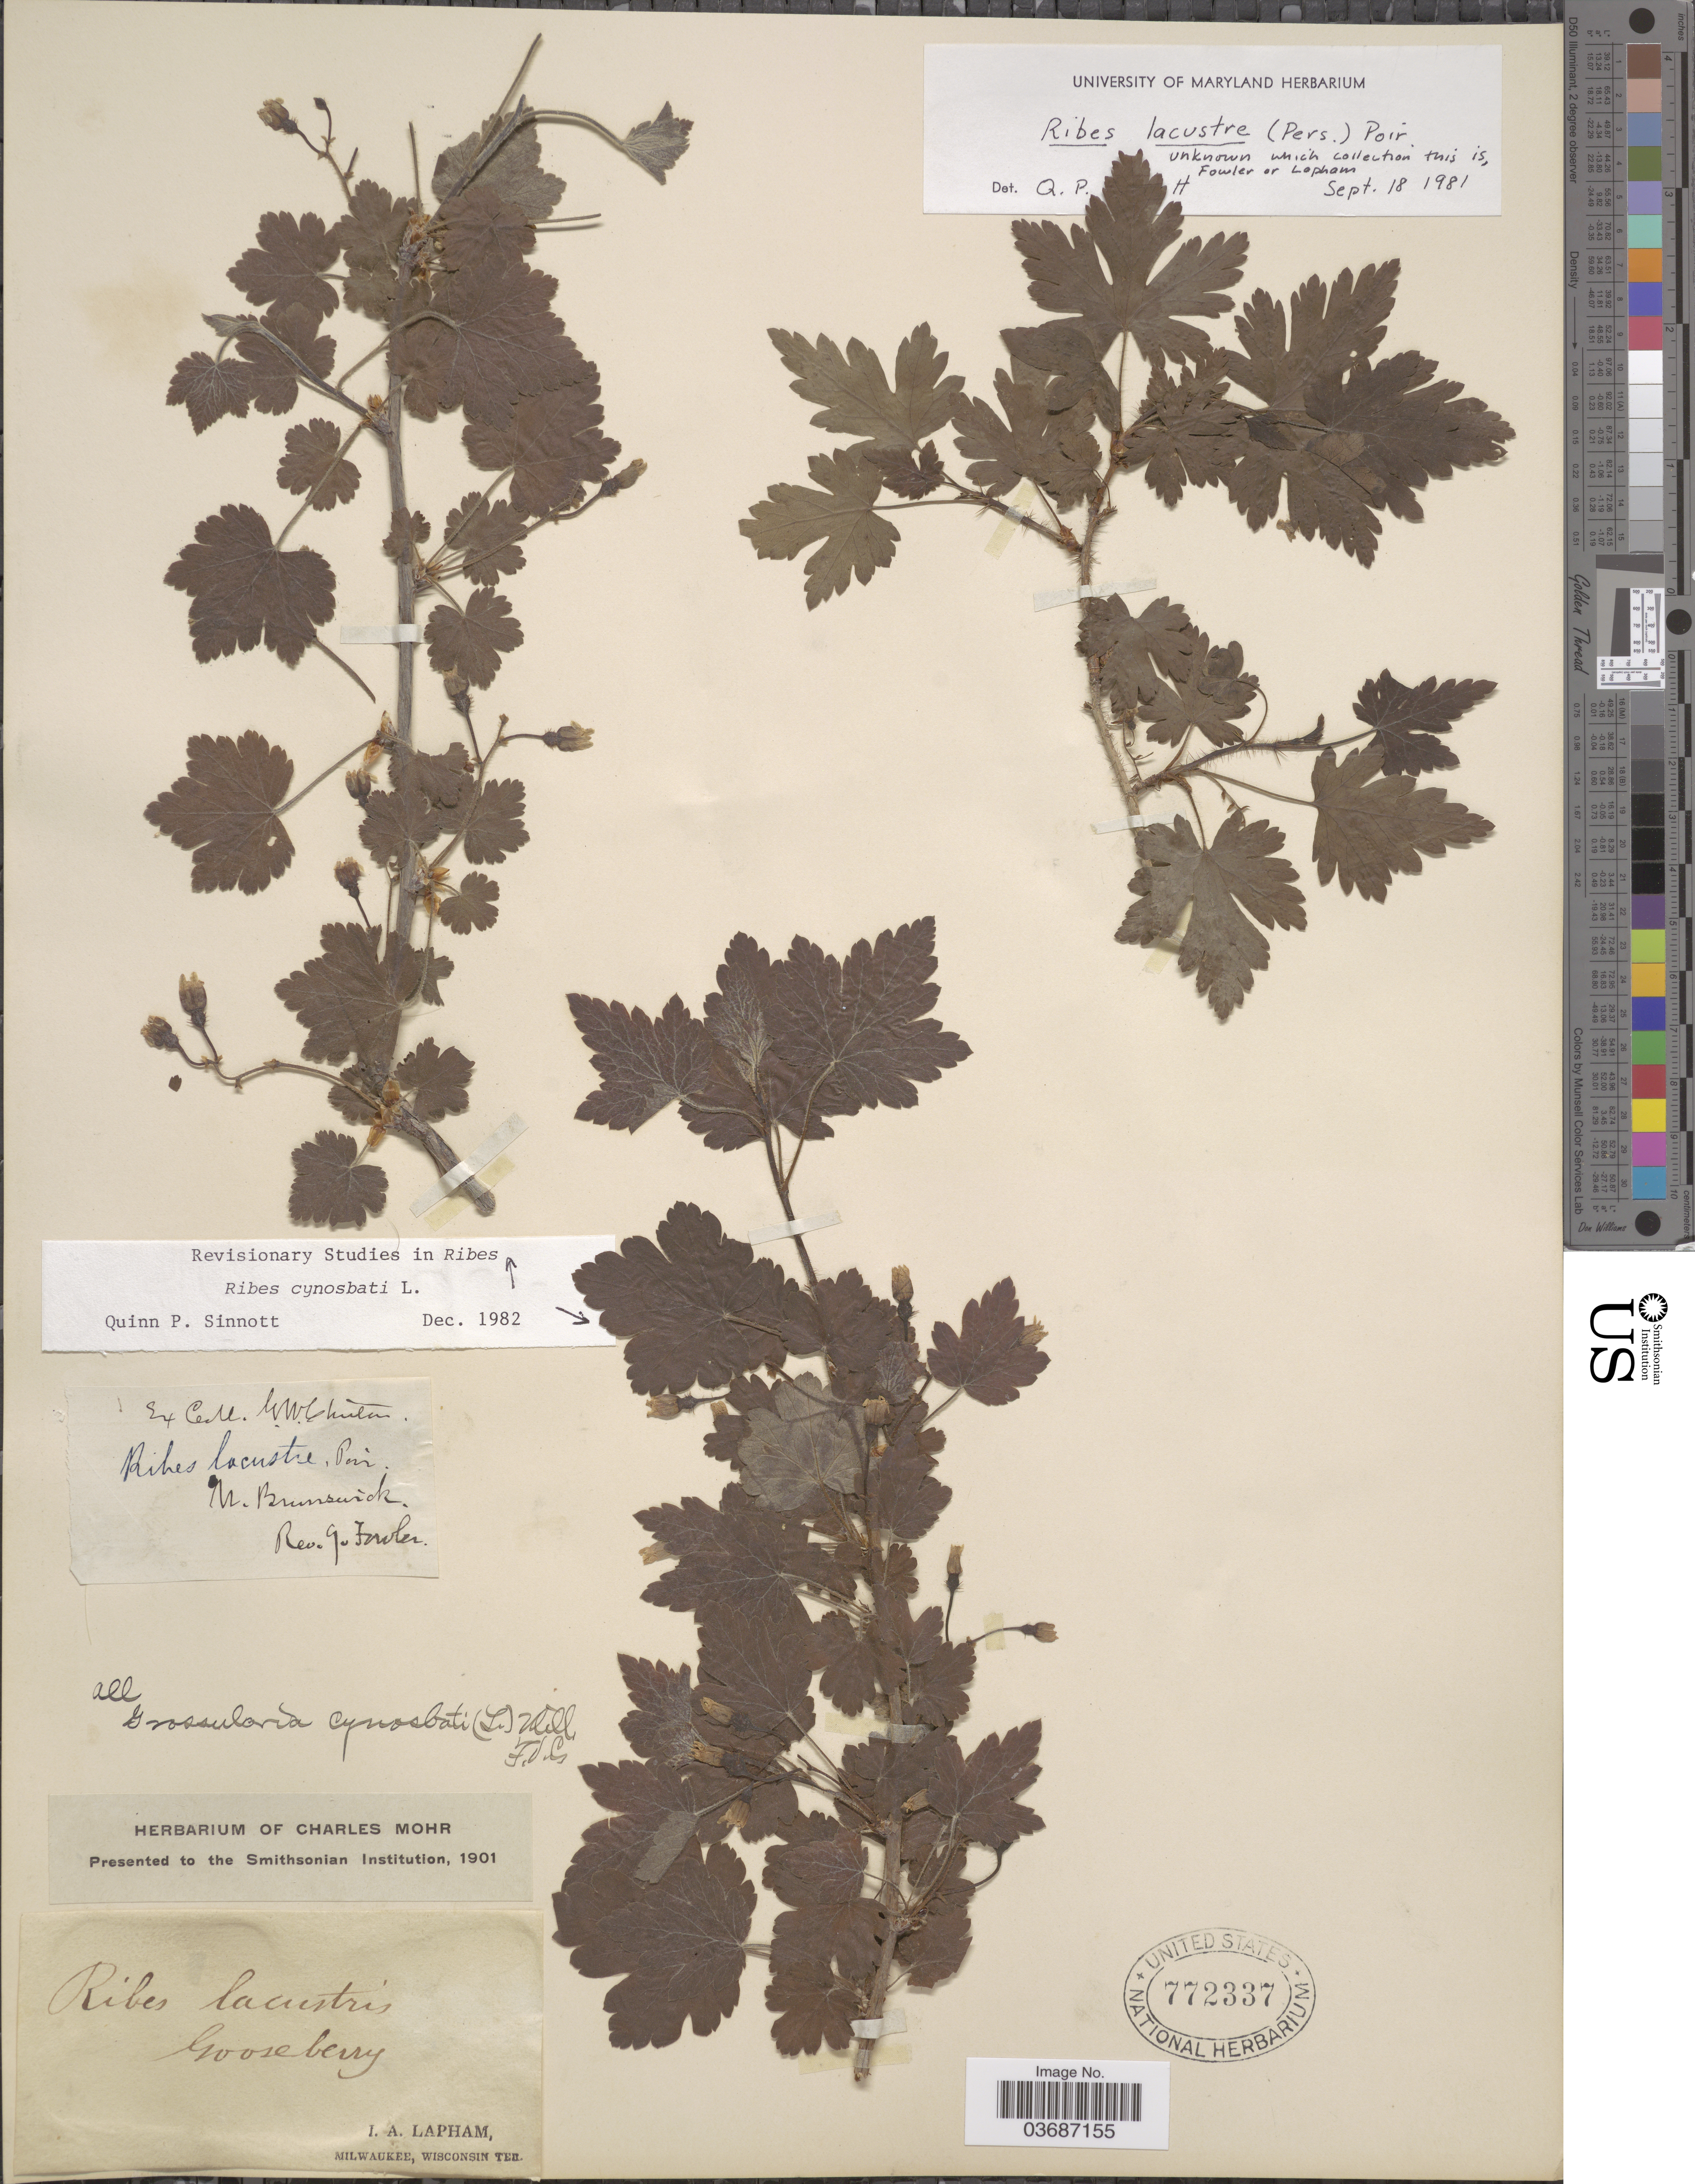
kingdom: Plantae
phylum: Tracheophyta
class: Magnoliopsida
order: Saxifragales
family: Grossulariaceae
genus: Ribes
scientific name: Ribes cynosbati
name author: L.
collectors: G. Fowler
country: Canada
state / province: New Brunswick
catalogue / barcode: US 772337